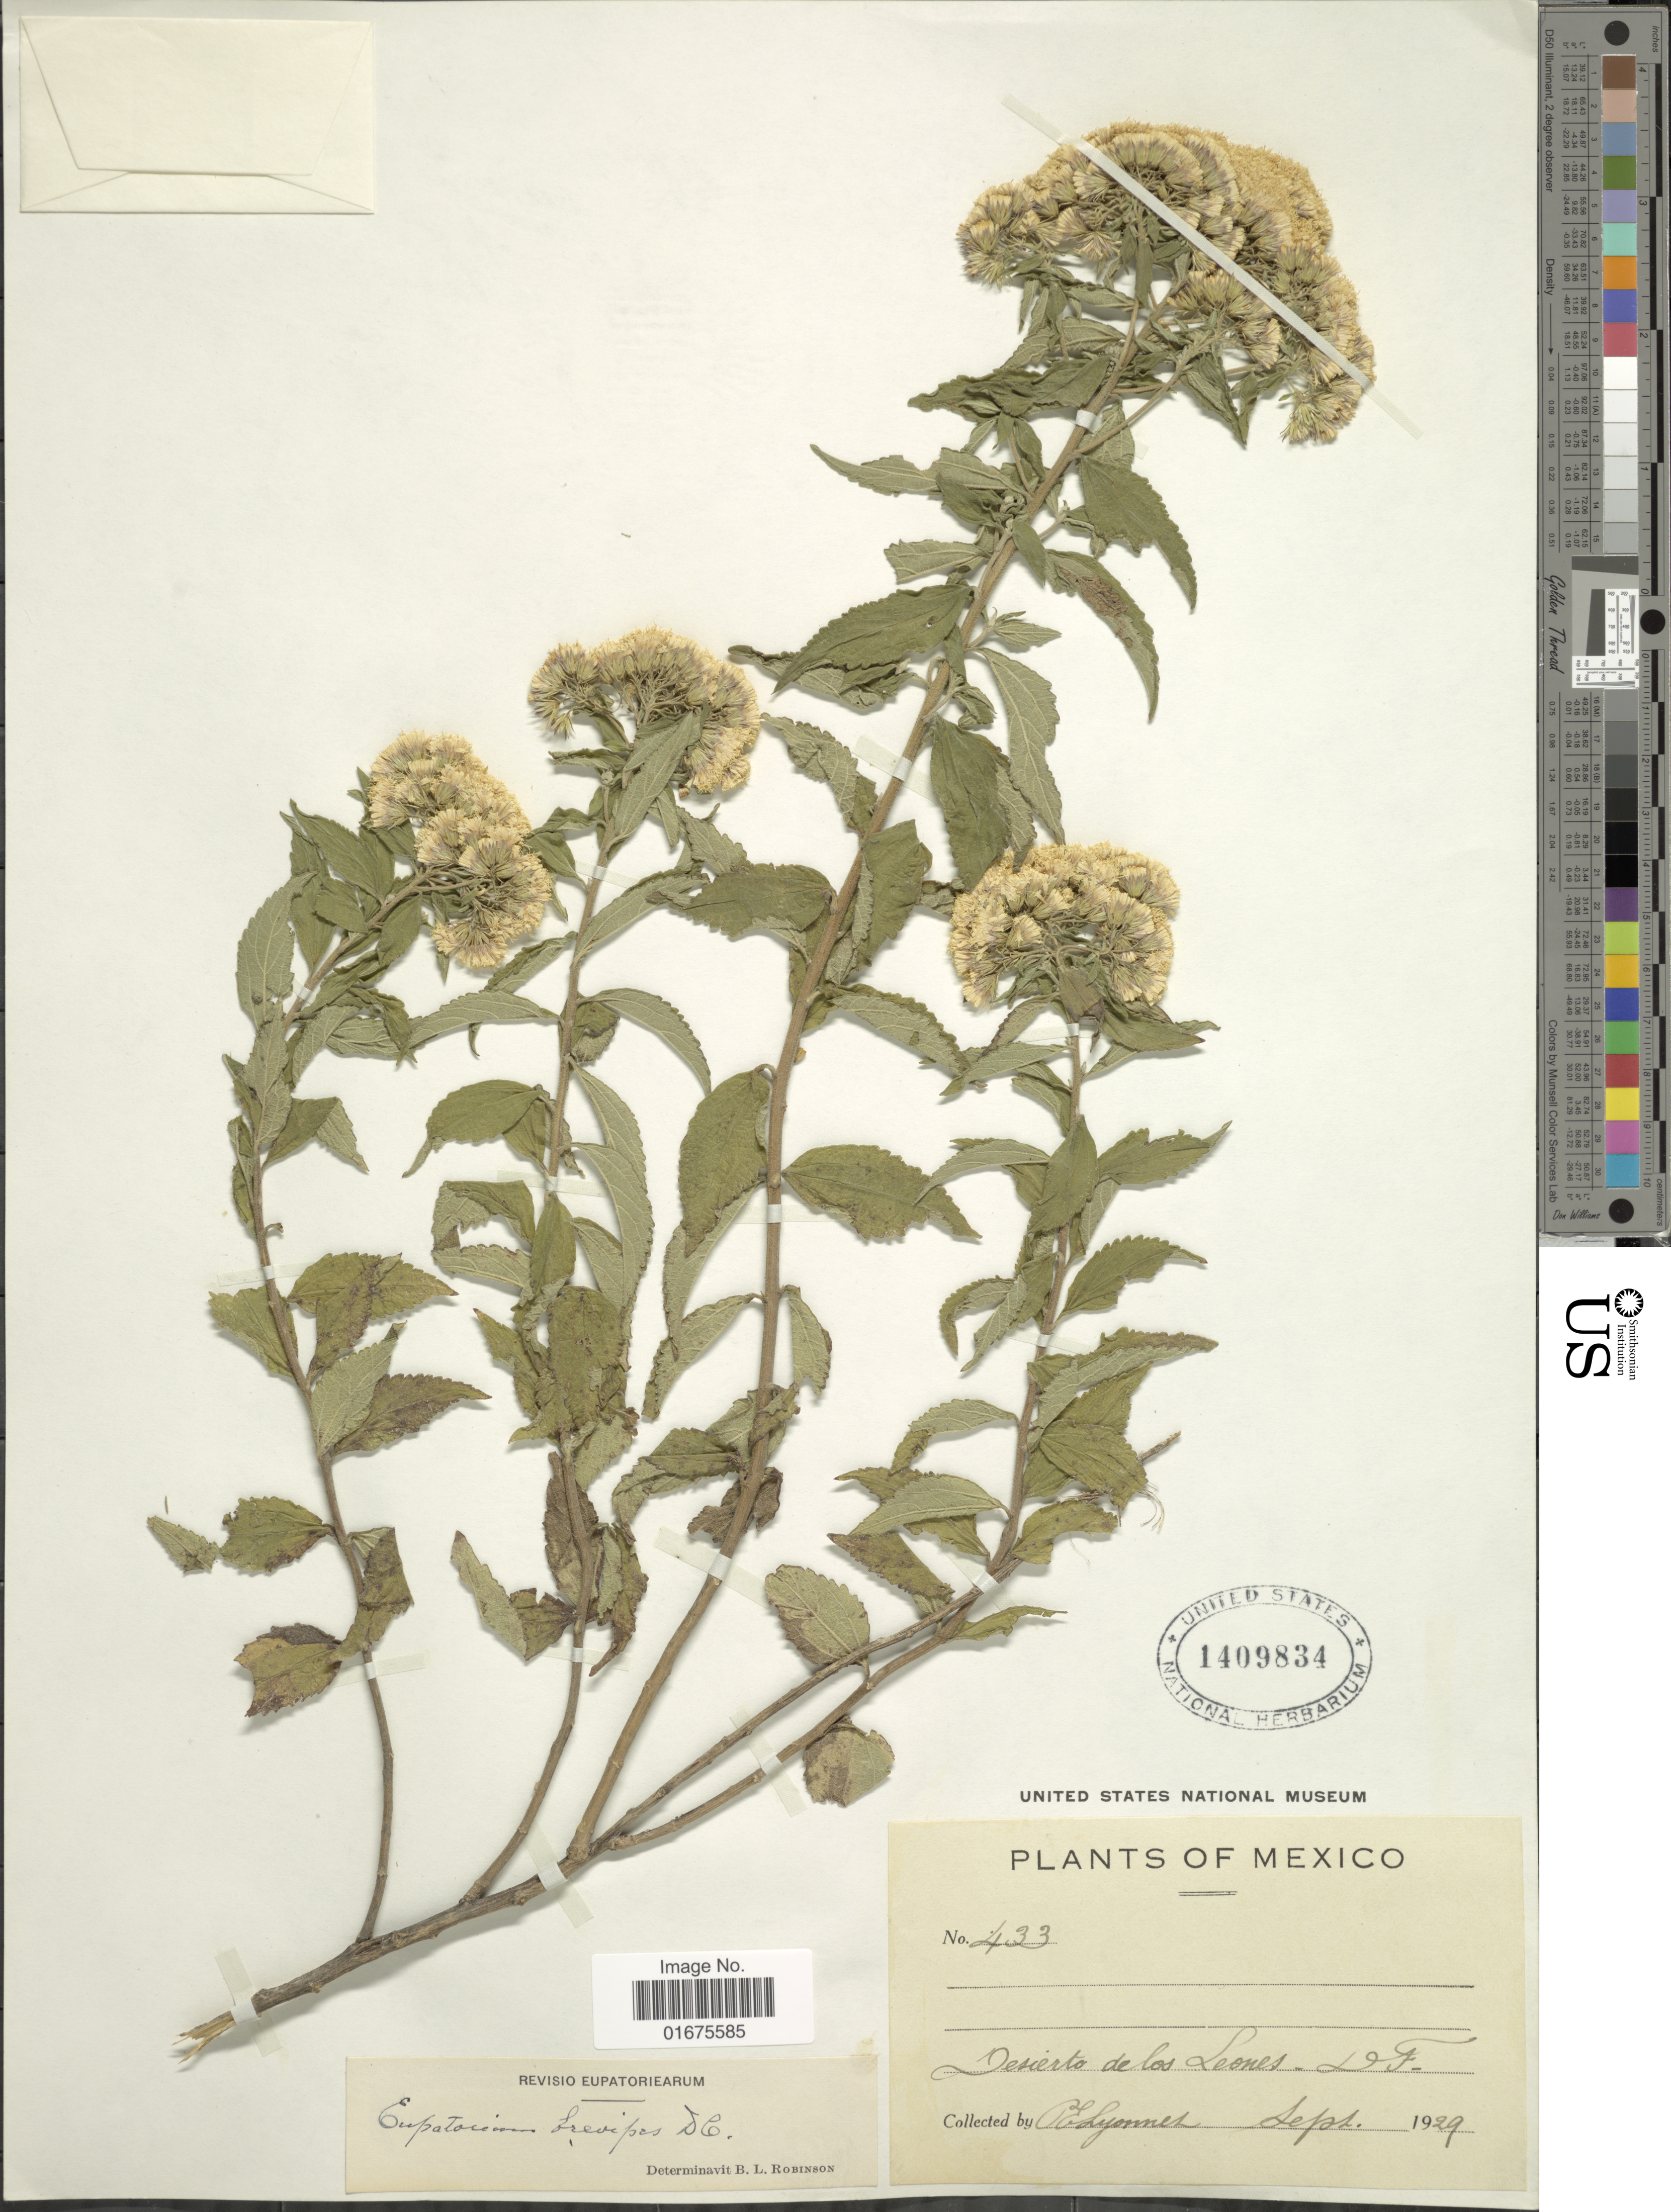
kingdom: Plantae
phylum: Tracheophyta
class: Magnoliopsida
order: Asterales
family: Asteraceae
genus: Ageratina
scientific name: Ageratina brevipes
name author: (DC.) R.M. King & H. Rob.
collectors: C. Lyonnet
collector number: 433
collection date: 1929-09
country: Mexico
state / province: Distrito Federal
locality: Desierto de los Leones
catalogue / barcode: US 1409834